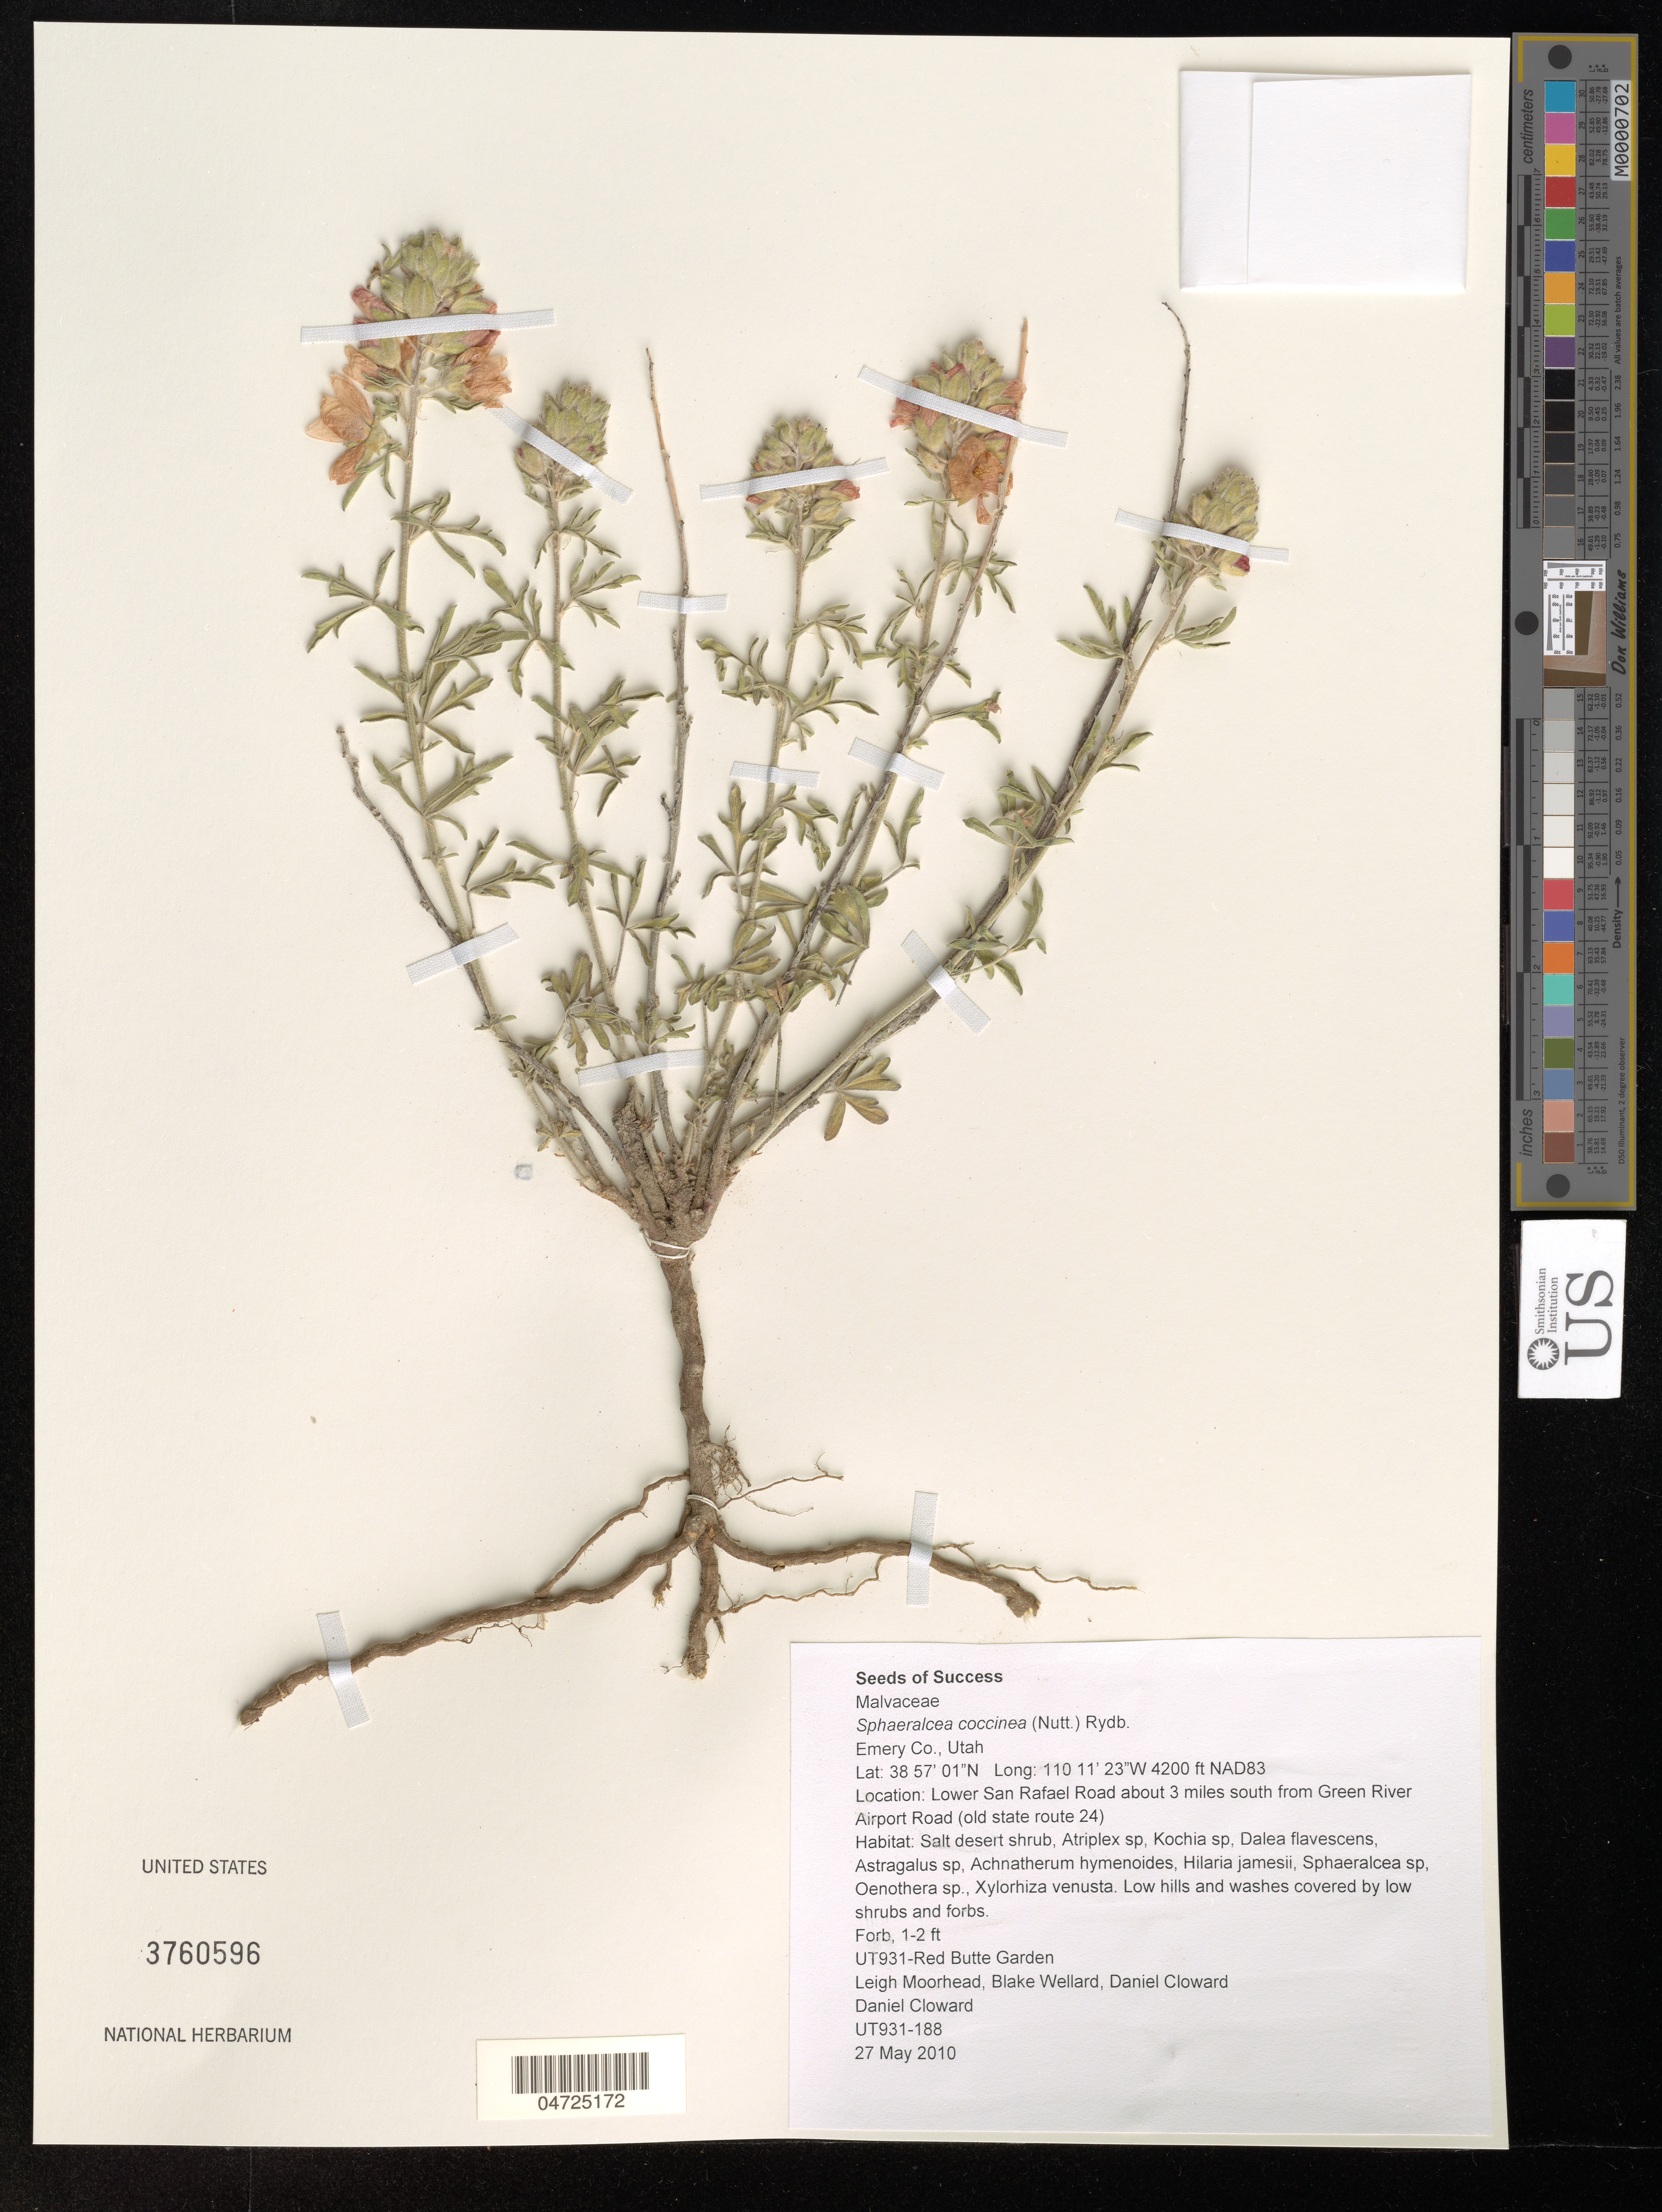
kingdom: Plantae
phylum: Tracheophyta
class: Magnoliopsida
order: Malvales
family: Malvaceae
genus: Sphaeralcea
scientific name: Sphaeralcea coccinea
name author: (Nutt.) Rydb.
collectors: L. Moorhead, B. Wellard & D. Cloward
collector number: UT931-188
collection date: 2010-05-27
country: United States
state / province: Utah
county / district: Emery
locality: Emery Co. Lower San Rafael Road about 3 miles south from Green River Airport Road (old state route 24). NAD83.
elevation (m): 1280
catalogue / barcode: US 3760596